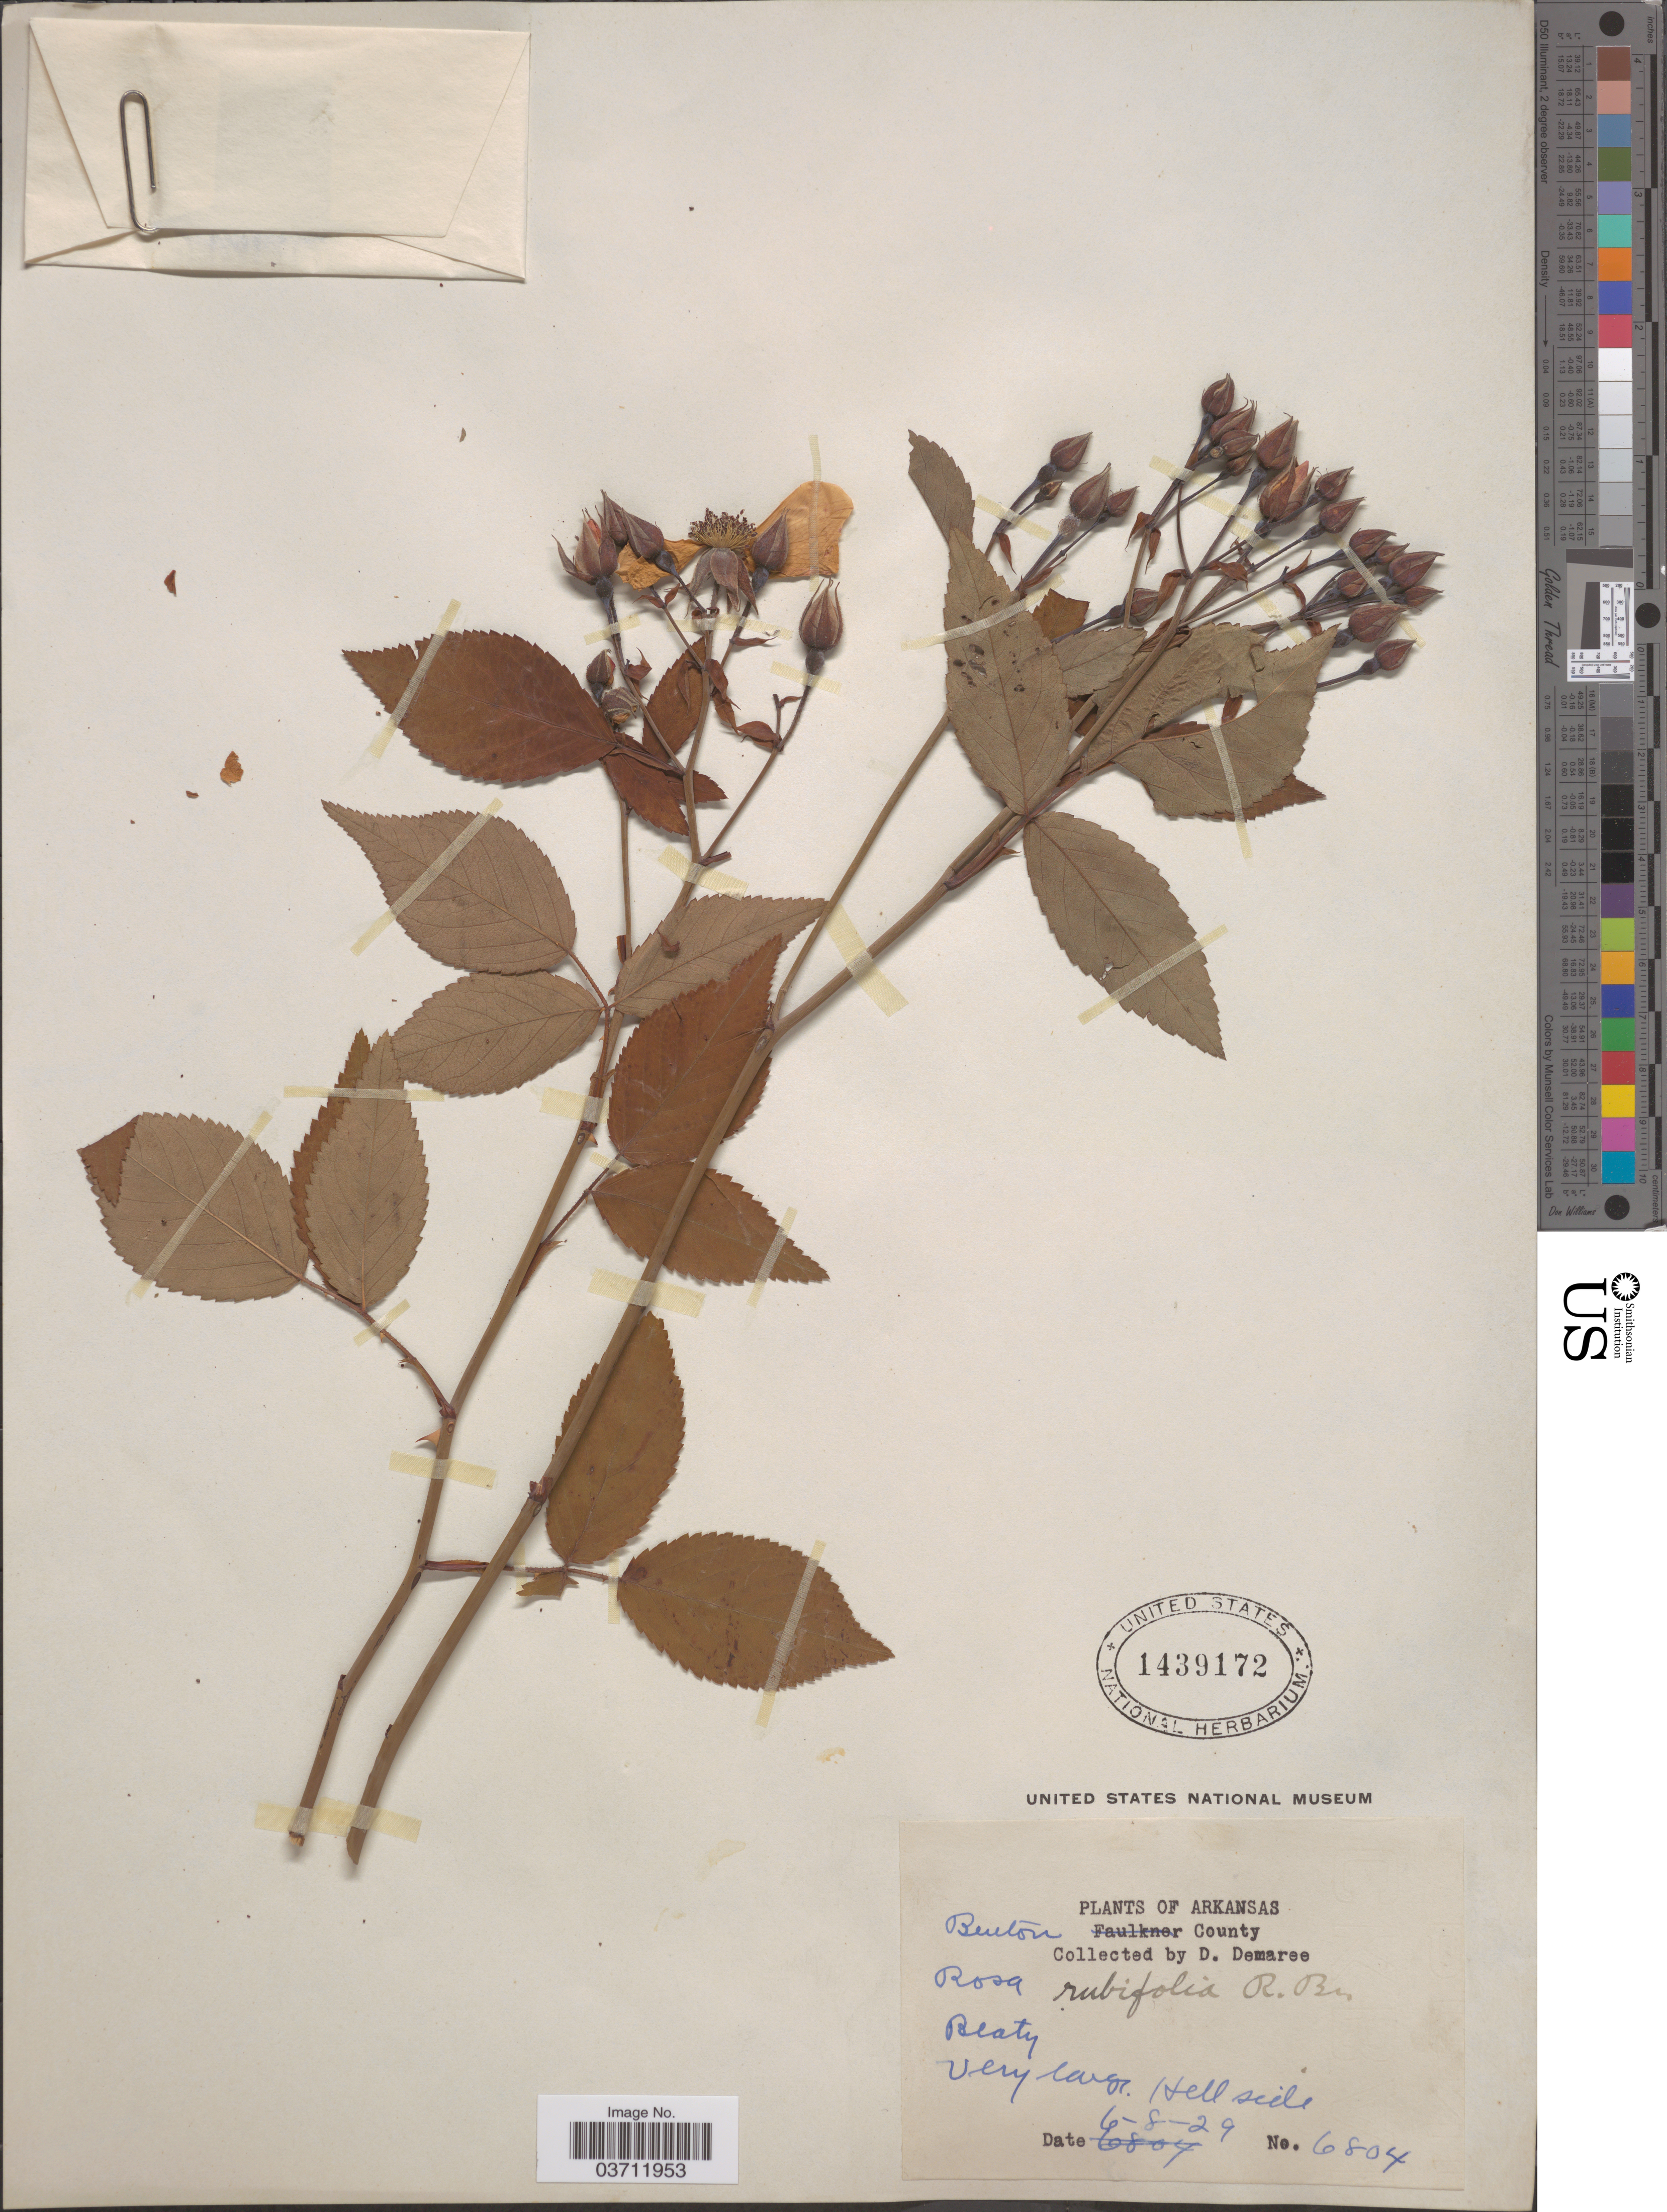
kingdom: Plantae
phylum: Tracheophyta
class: Magnoliopsida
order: Rosales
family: Rosaceae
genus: Rosa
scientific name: Rosa rubifolia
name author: R. Br.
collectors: D. Demaree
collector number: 6804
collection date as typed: Transcribed d/m/y: 8/6/29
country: United States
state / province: Arkansas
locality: Benton County. Beaty.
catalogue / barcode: US 1439172